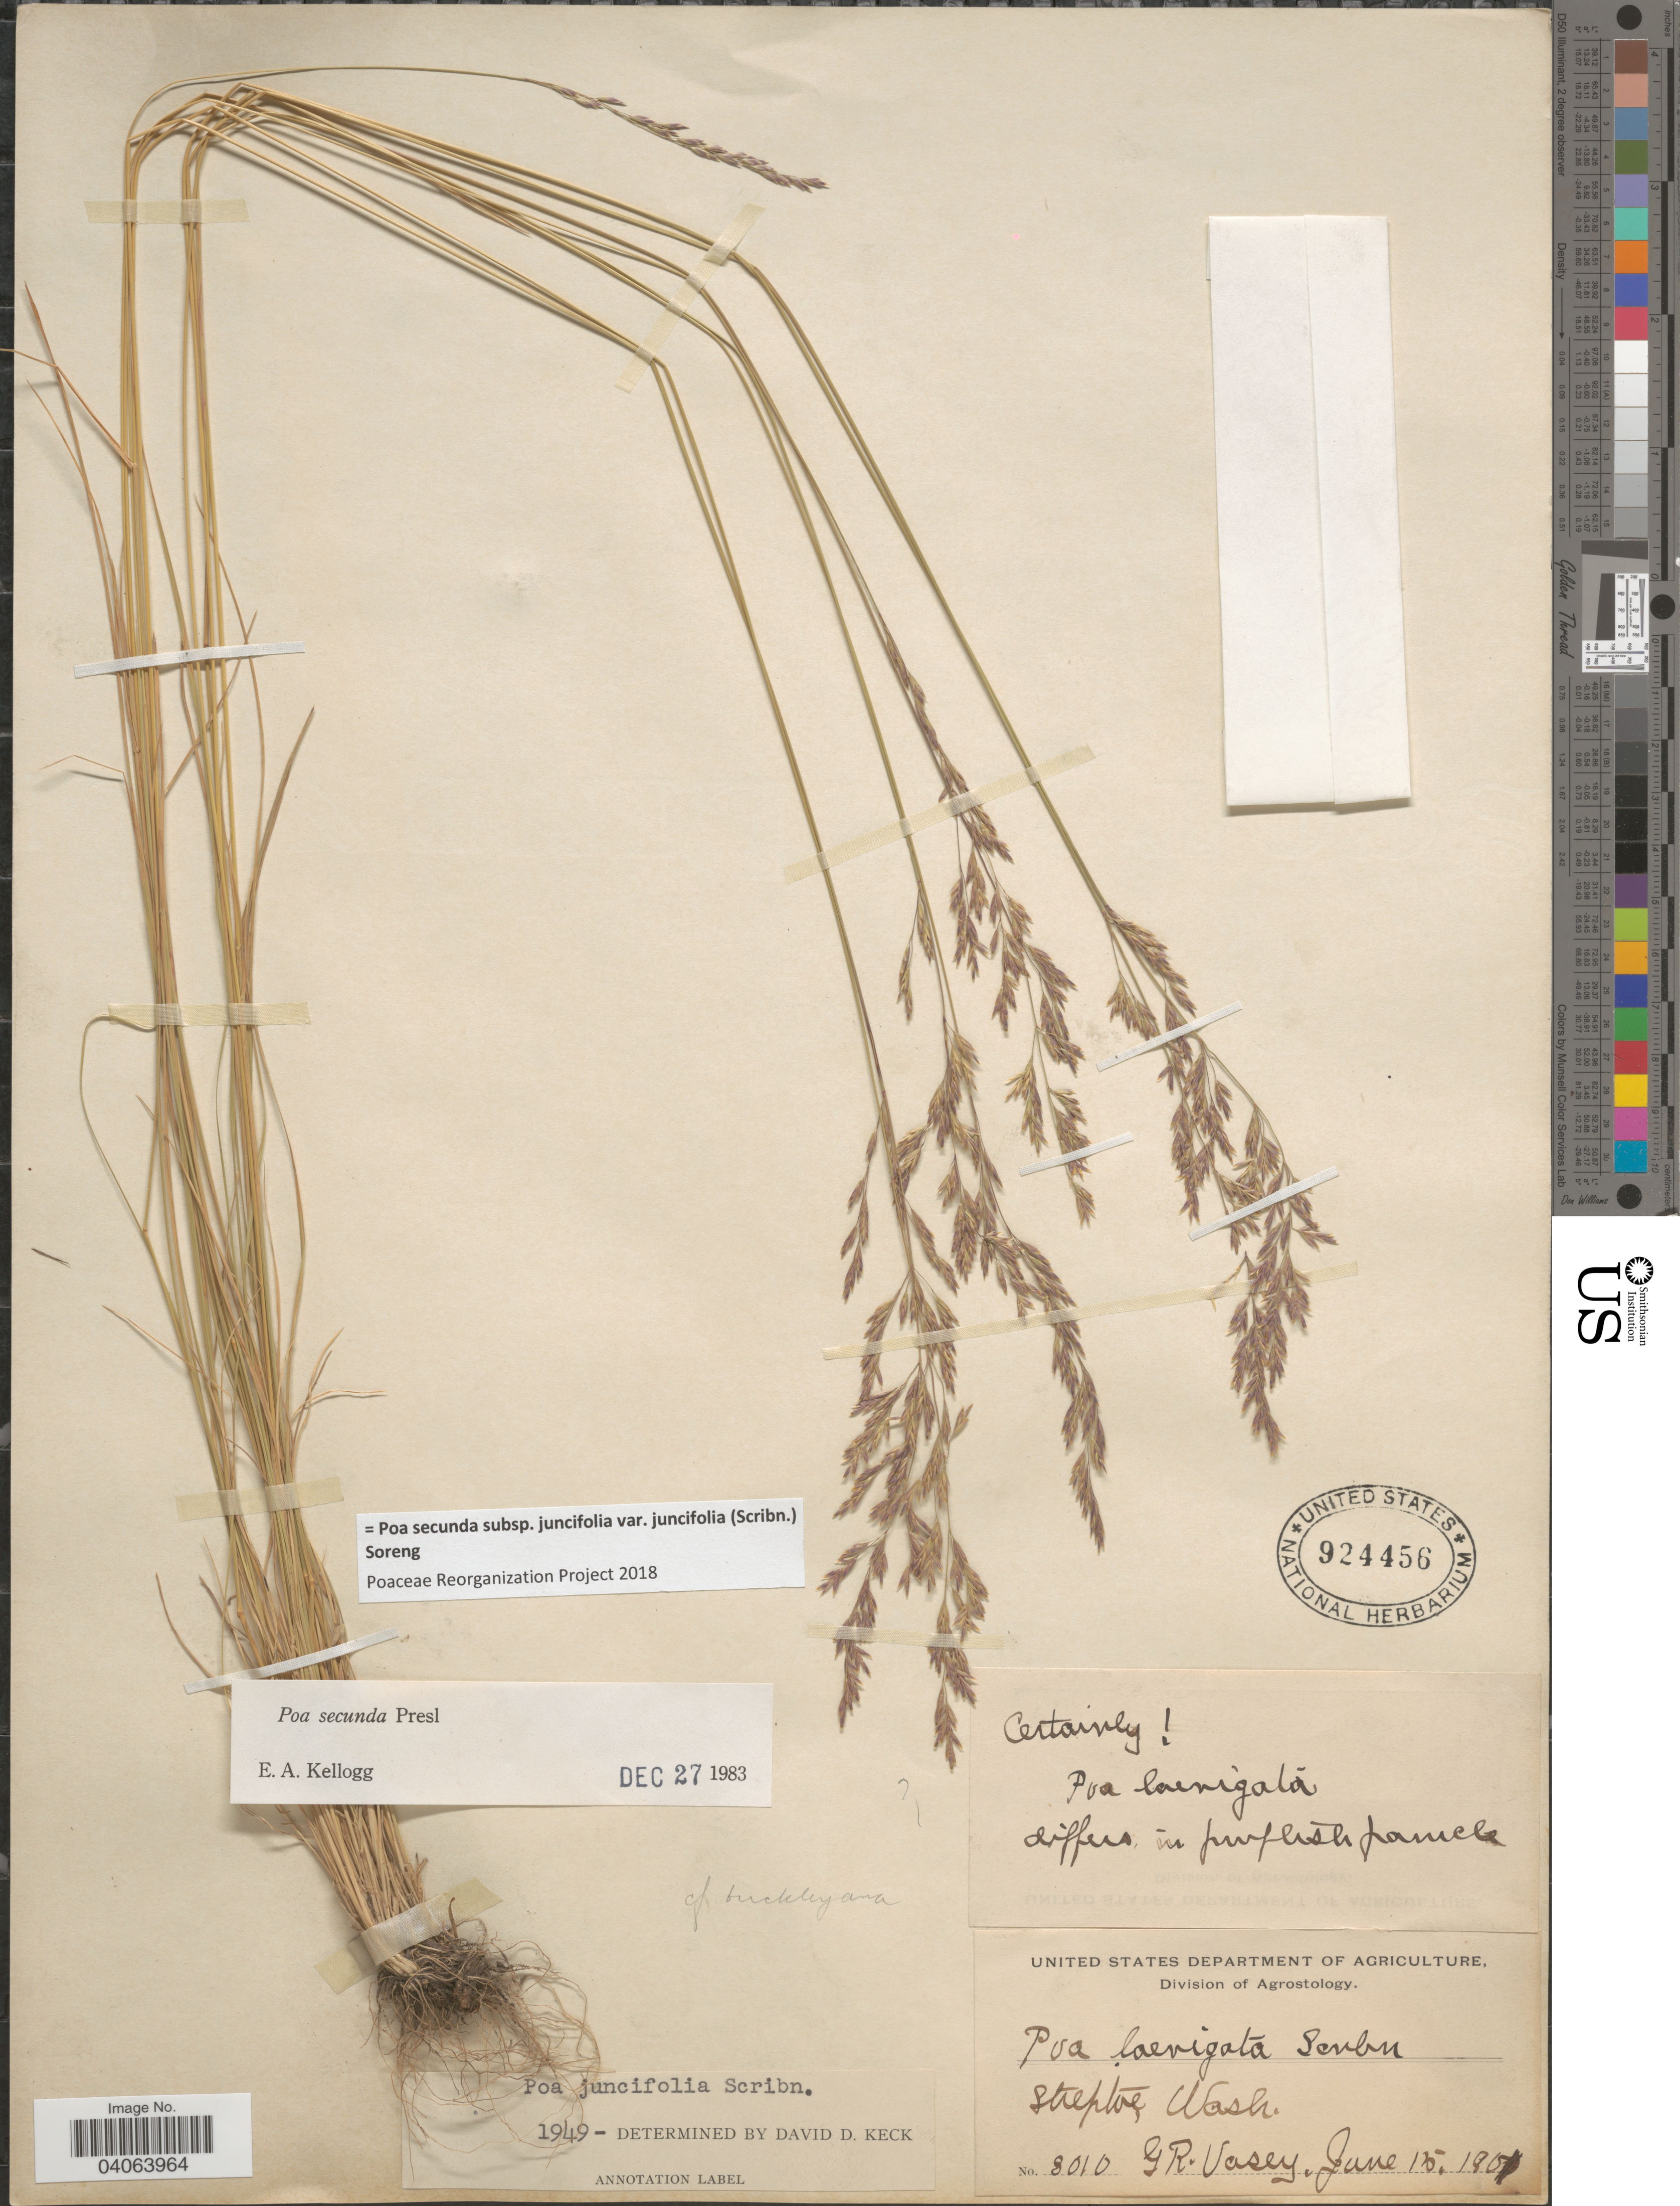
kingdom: Plantae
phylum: Tracheophyta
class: Liliopsida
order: Poales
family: Poaceae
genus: Poa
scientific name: Poa secunda subsp. juncifolia var. juncifolia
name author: (Scribn.) Soreng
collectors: G. R. Vasey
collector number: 3010*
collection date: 1901-06-15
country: United States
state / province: Washington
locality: Steptoe.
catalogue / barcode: US 924456